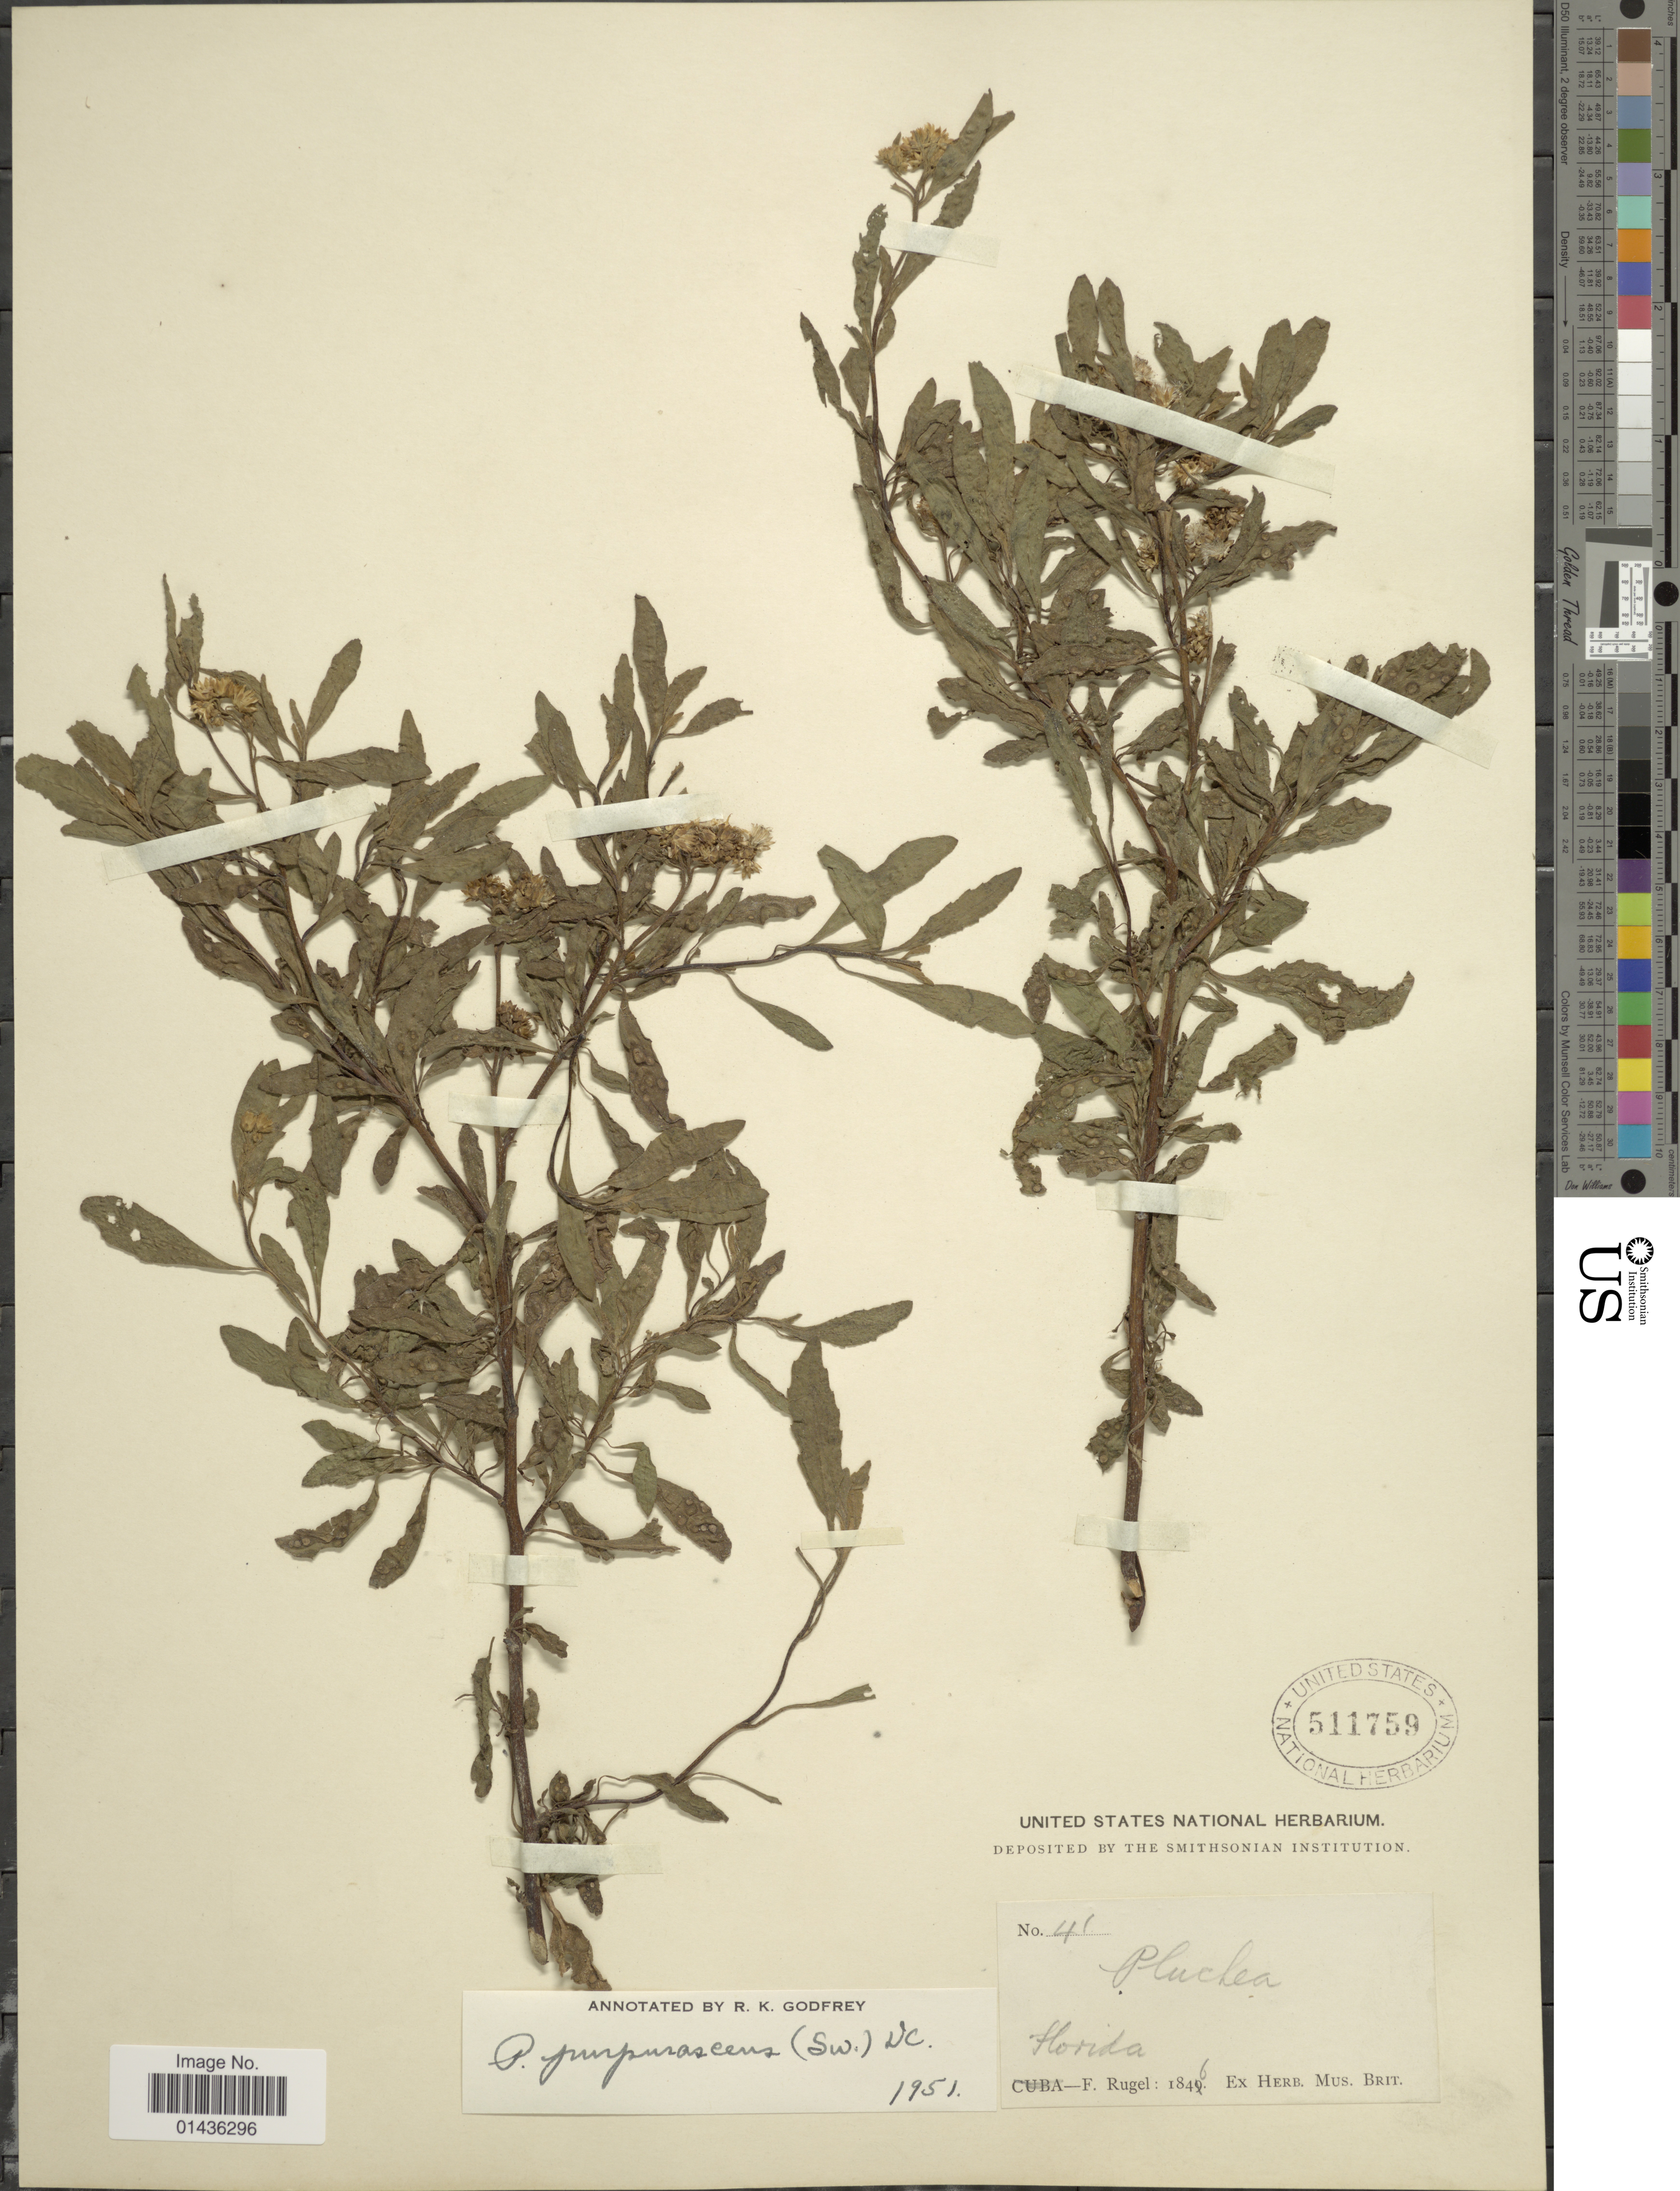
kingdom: Plantae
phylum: Tracheophyta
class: Magnoliopsida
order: Asterales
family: Asteraceae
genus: Pluchea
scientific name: Pluchea odorata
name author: (L.) Cass.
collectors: F. Rugel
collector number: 41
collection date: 1846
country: United States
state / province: Florida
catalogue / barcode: US 511759